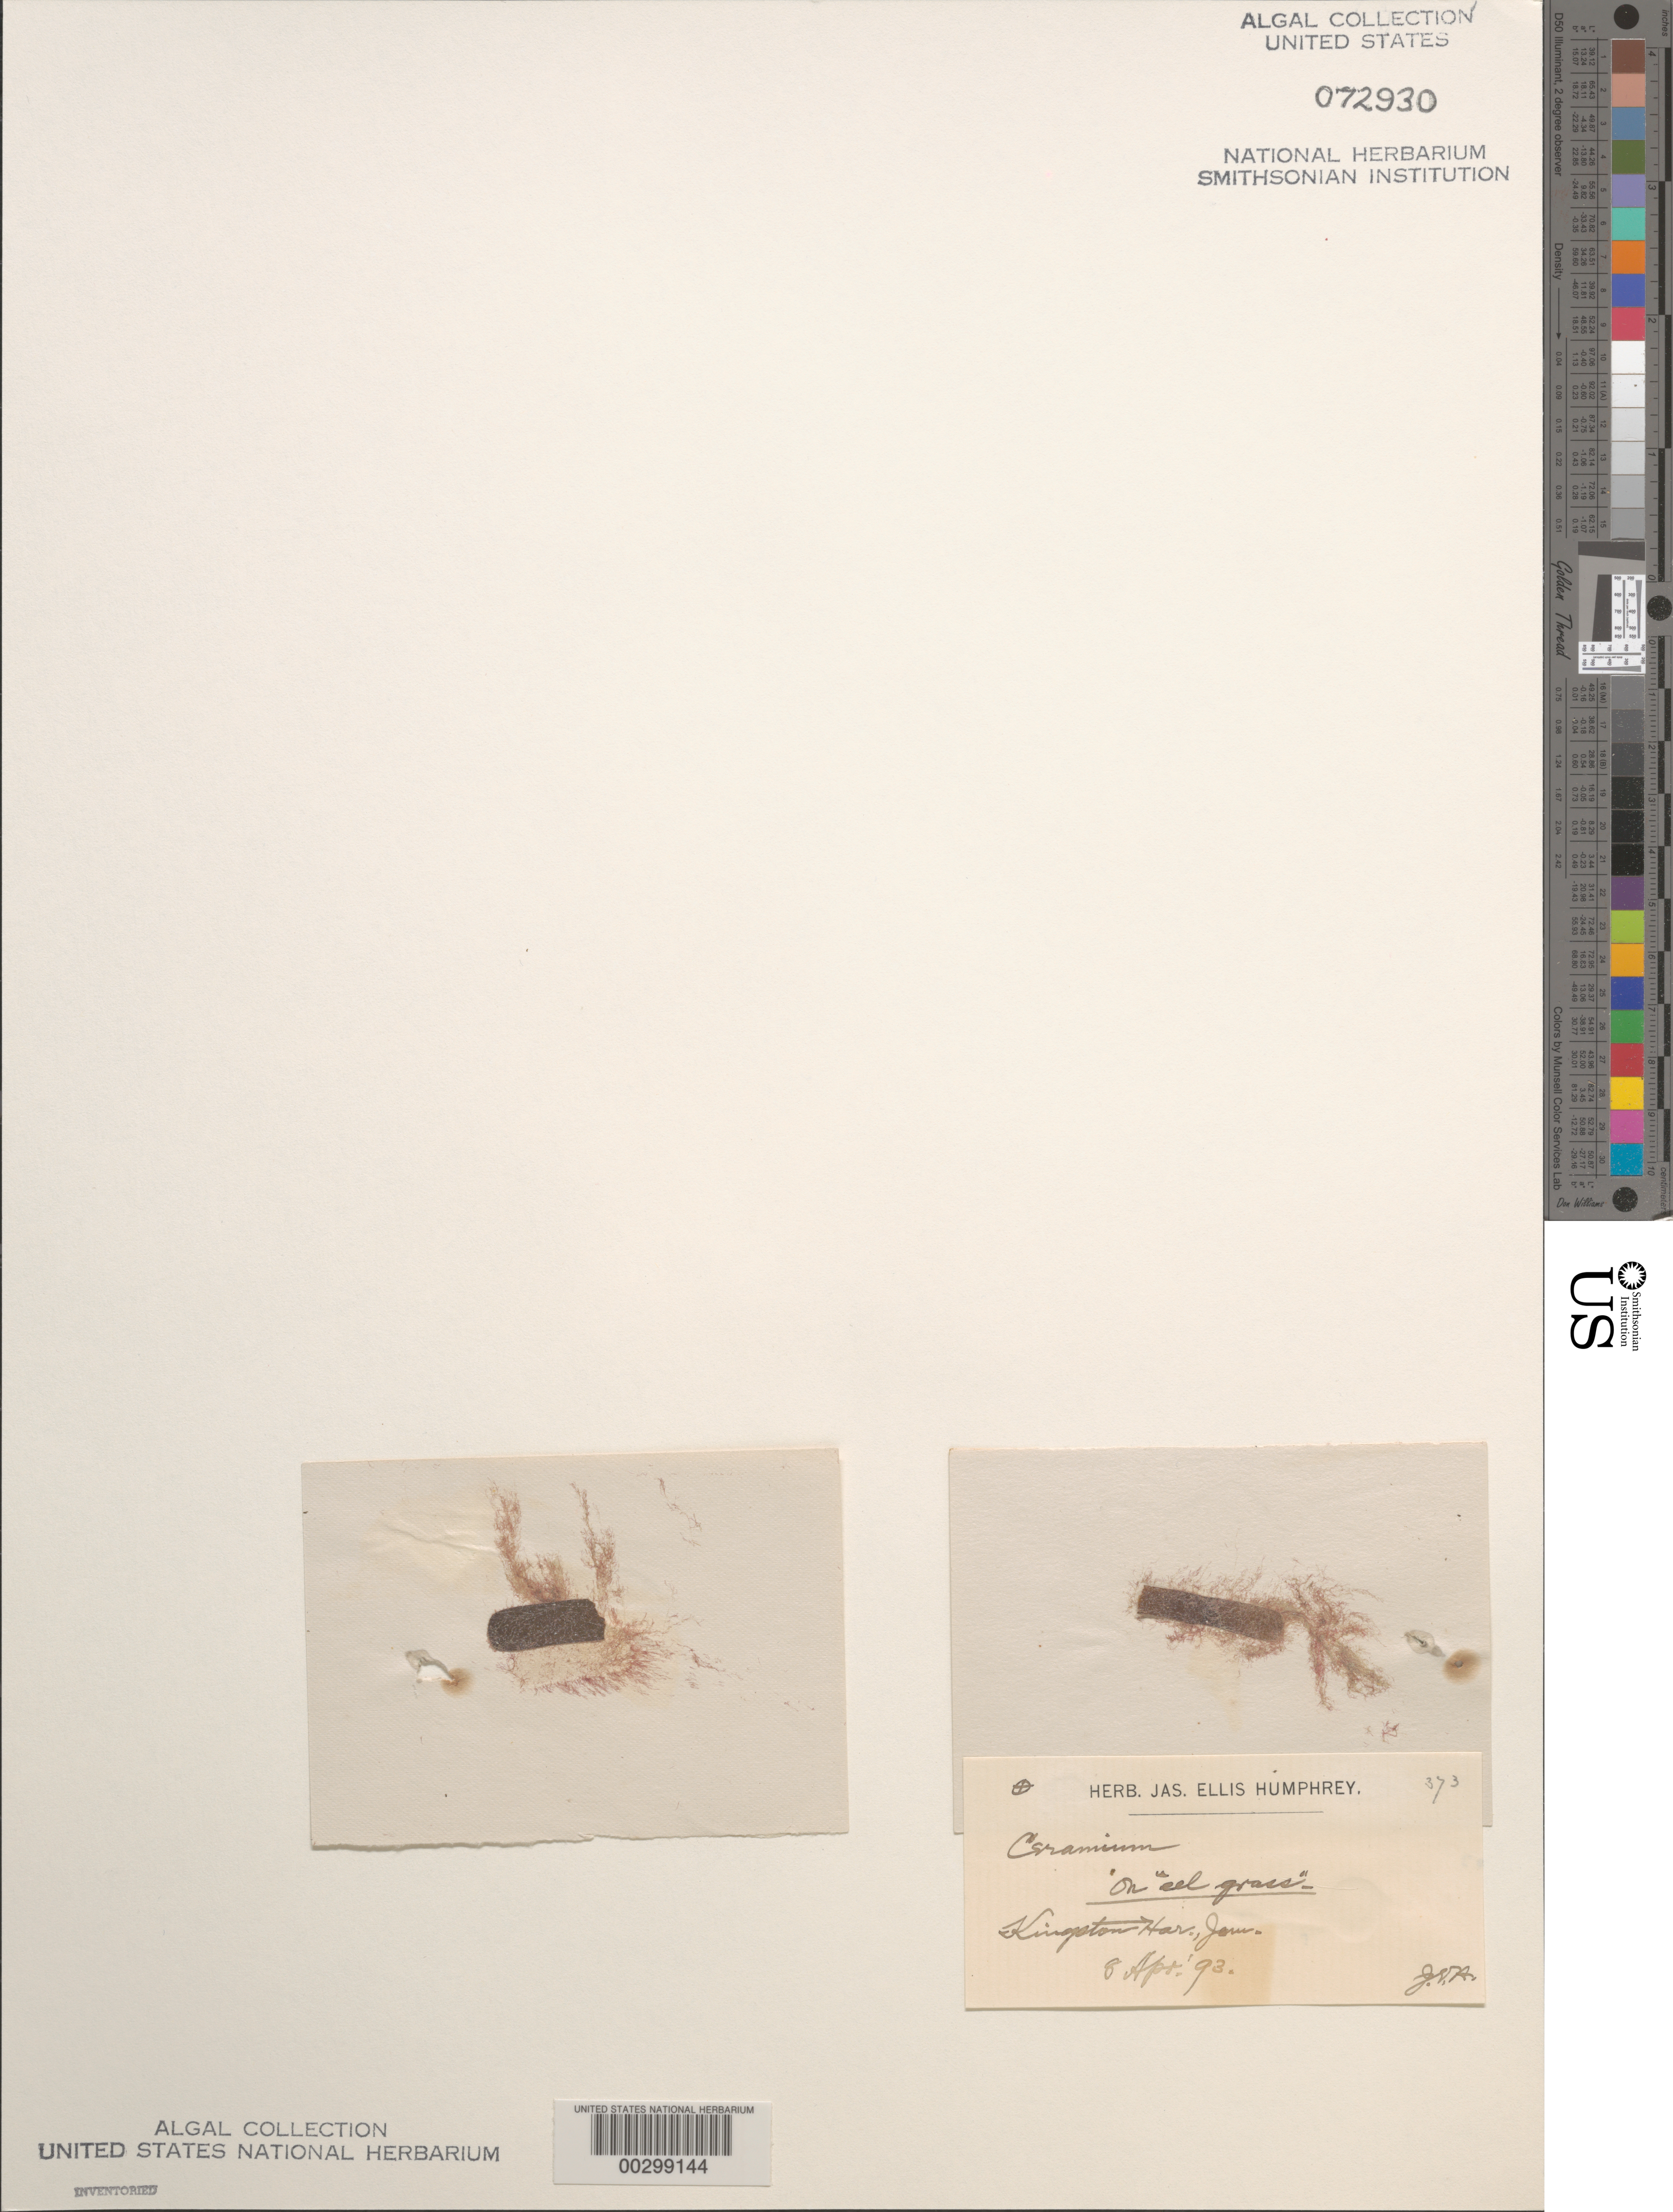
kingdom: Plantae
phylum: Rhodophyta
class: Florideophyceae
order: Ceramiales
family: Ceramiaceae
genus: Ceramium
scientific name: Ceramium sp.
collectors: J. Humphrey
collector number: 373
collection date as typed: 08 Apr 1893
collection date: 1893-04-08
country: Jamaica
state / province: Kingston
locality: Kingston Harbor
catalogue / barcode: US 72930